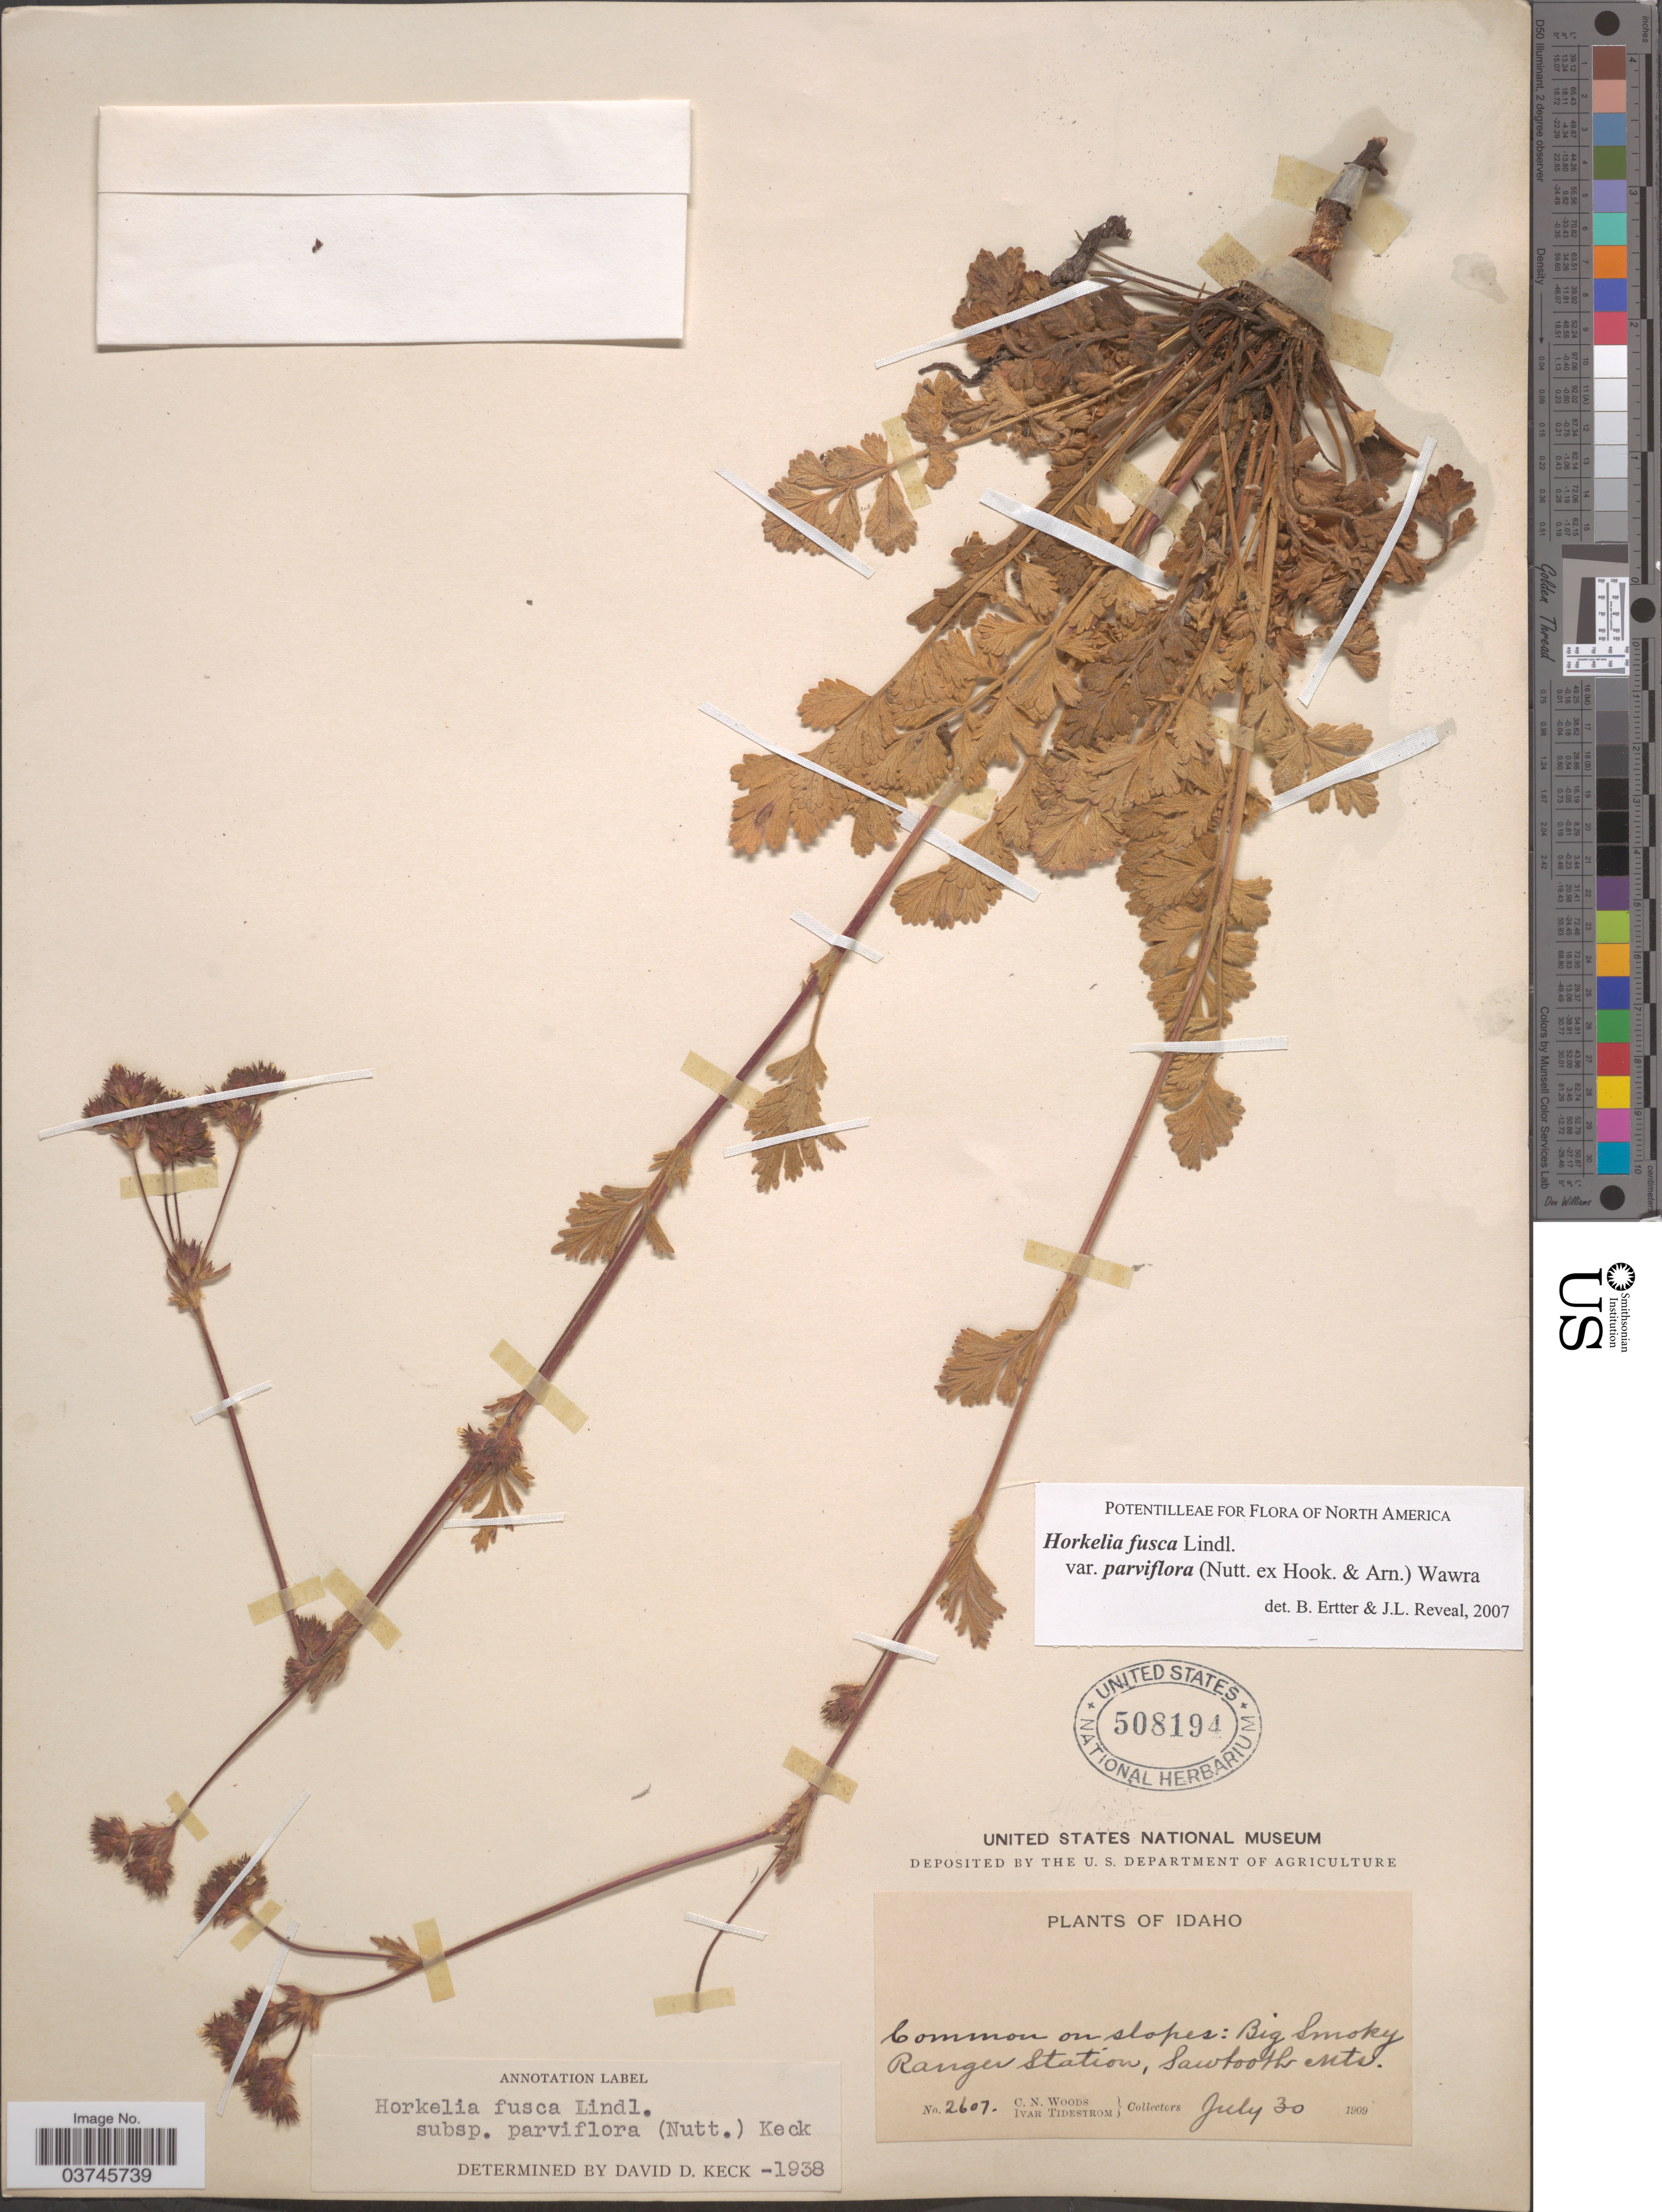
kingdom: Plantae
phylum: Tracheophyta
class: Magnoliopsida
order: Rosales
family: Rosaceae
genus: Potentilla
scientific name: Potentilla douglasii var. parviflora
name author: (Nutt. ex Hook. & Arn.) J.T. Howell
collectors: C. Woods & I. F. Tidestrom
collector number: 2607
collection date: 1909-07-30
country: United States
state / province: Idaho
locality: Common on slopes: Big Smoky Ranger Station, Sawtooth Mts.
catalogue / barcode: US 508194